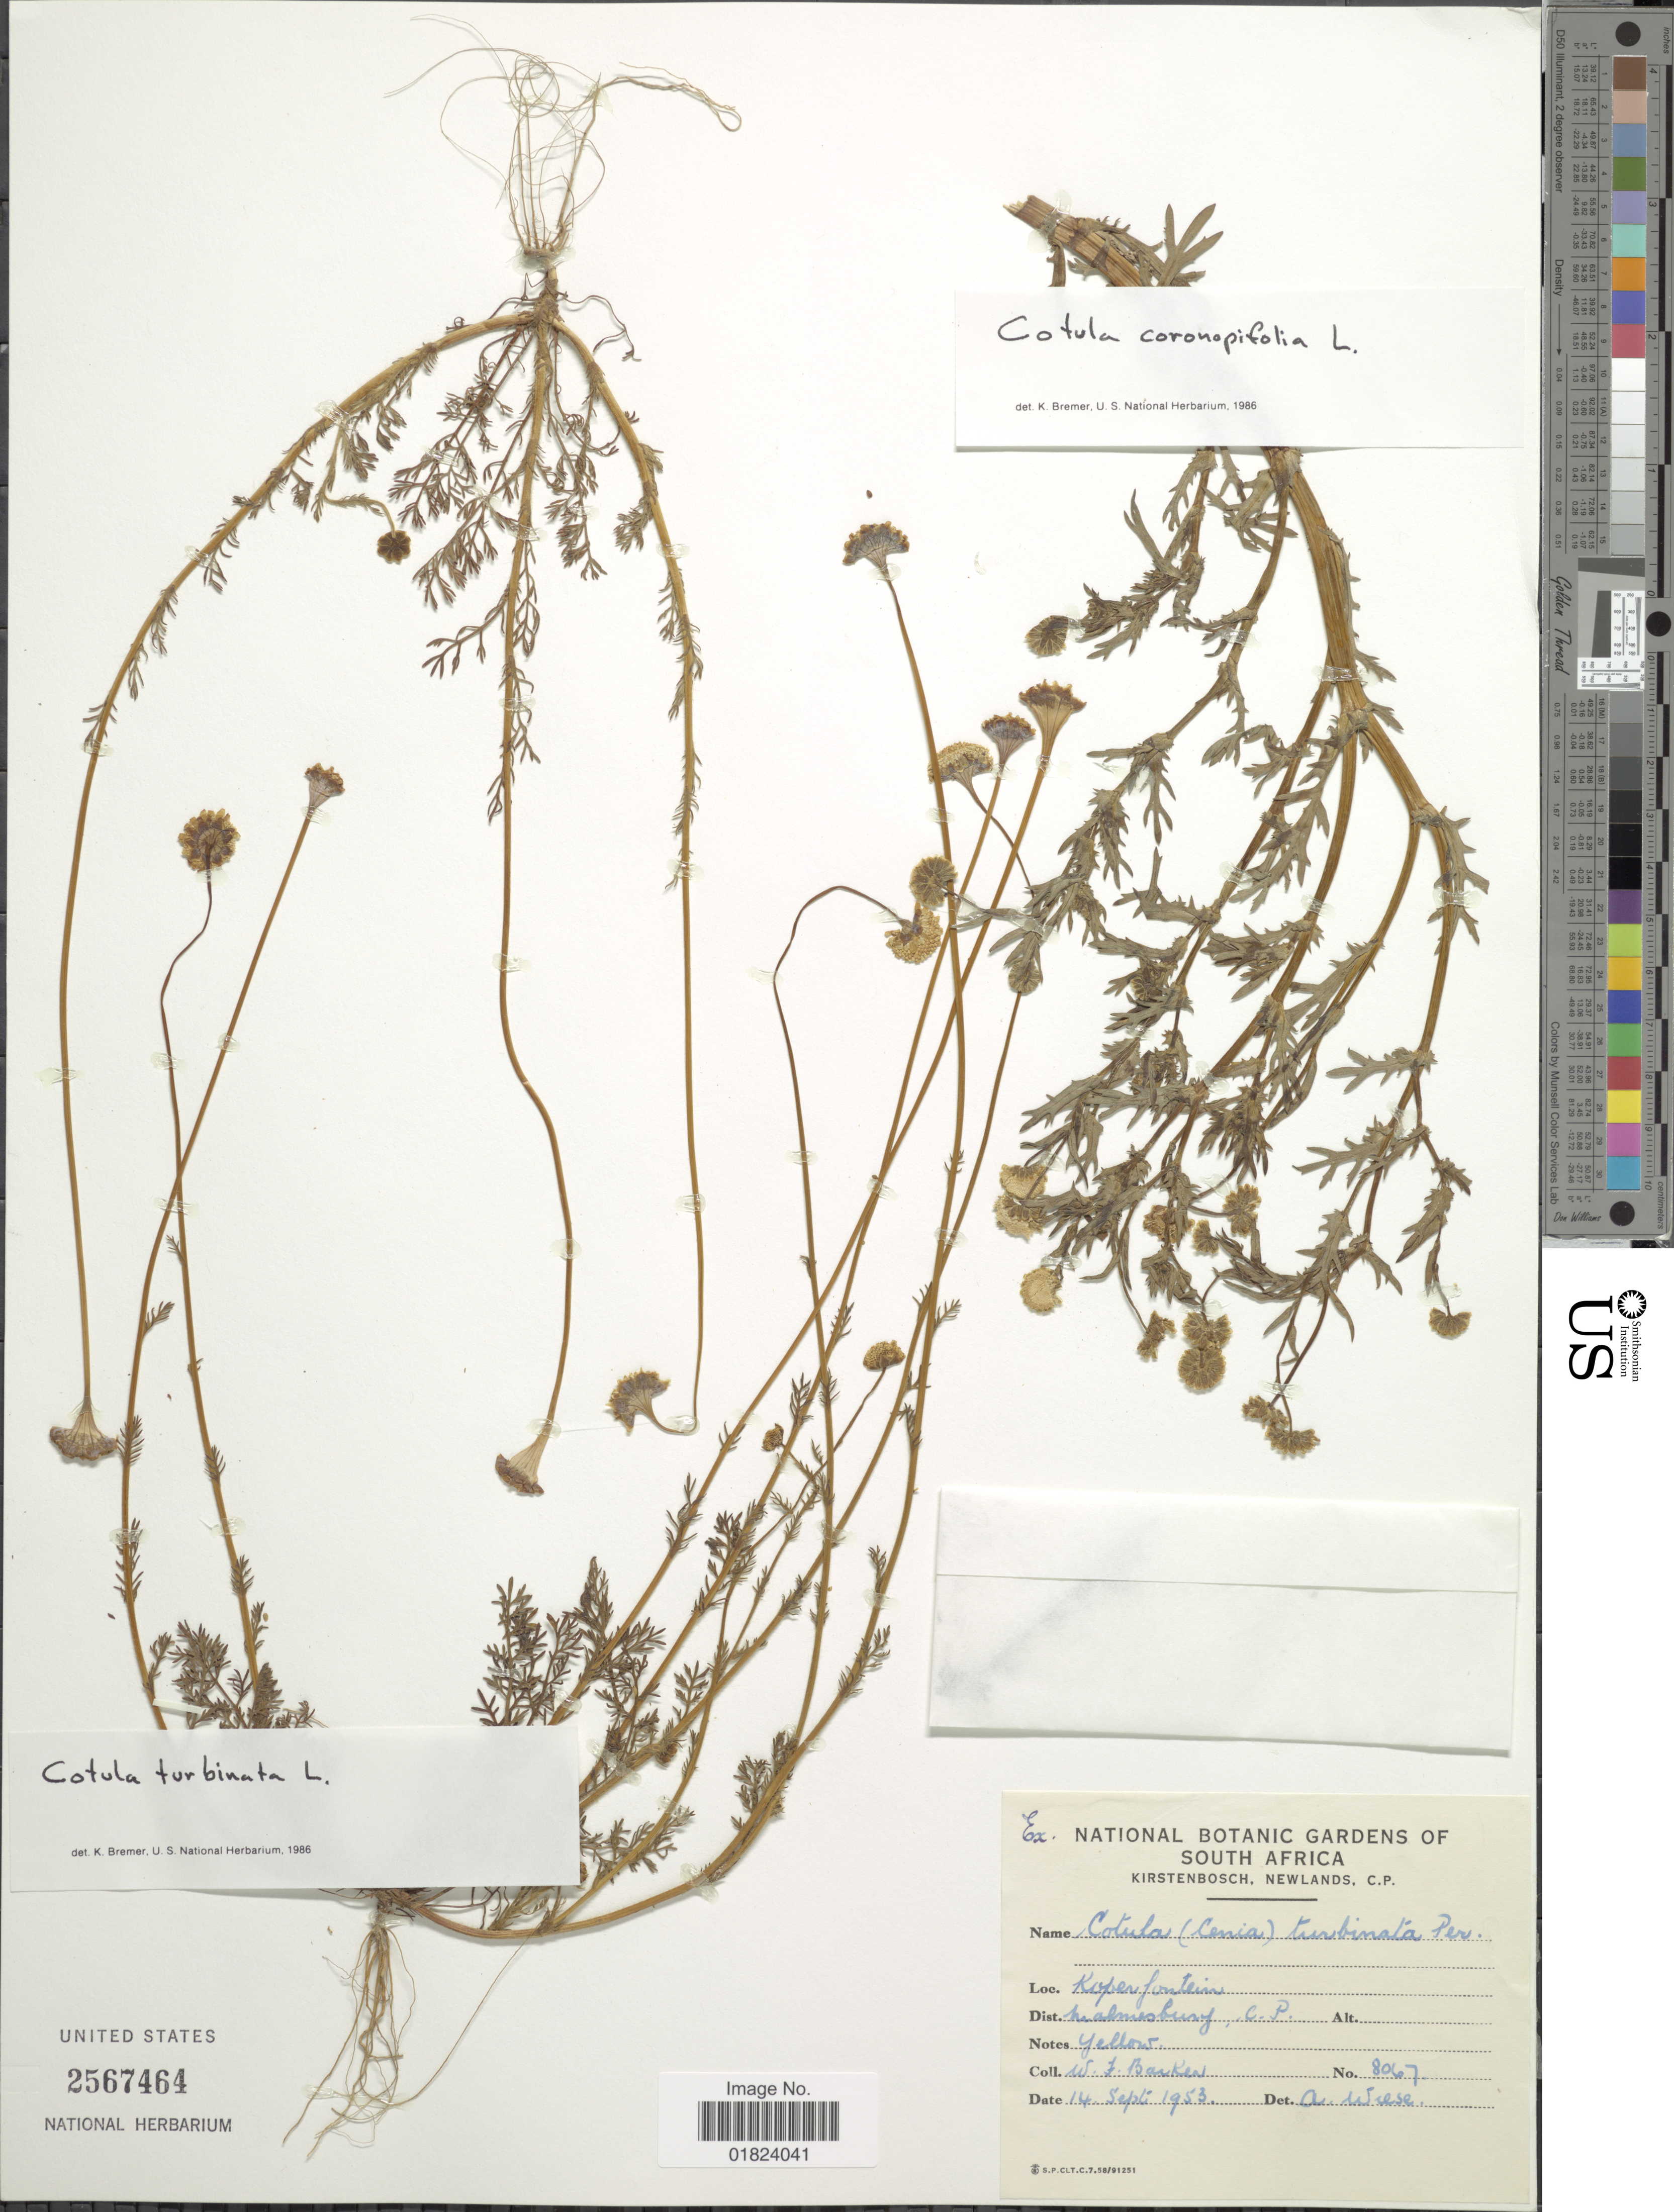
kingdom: Plantae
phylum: Tracheophyta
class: Magnoliopsida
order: Asterales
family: Asteraceae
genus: Cotula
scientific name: Cotula turbinata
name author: L.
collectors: W. F. Barker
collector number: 8067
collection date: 1953-09-14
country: South Africa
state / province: Western Cape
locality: Koperfontein, Dist. Malmesbury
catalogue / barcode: US 2567464